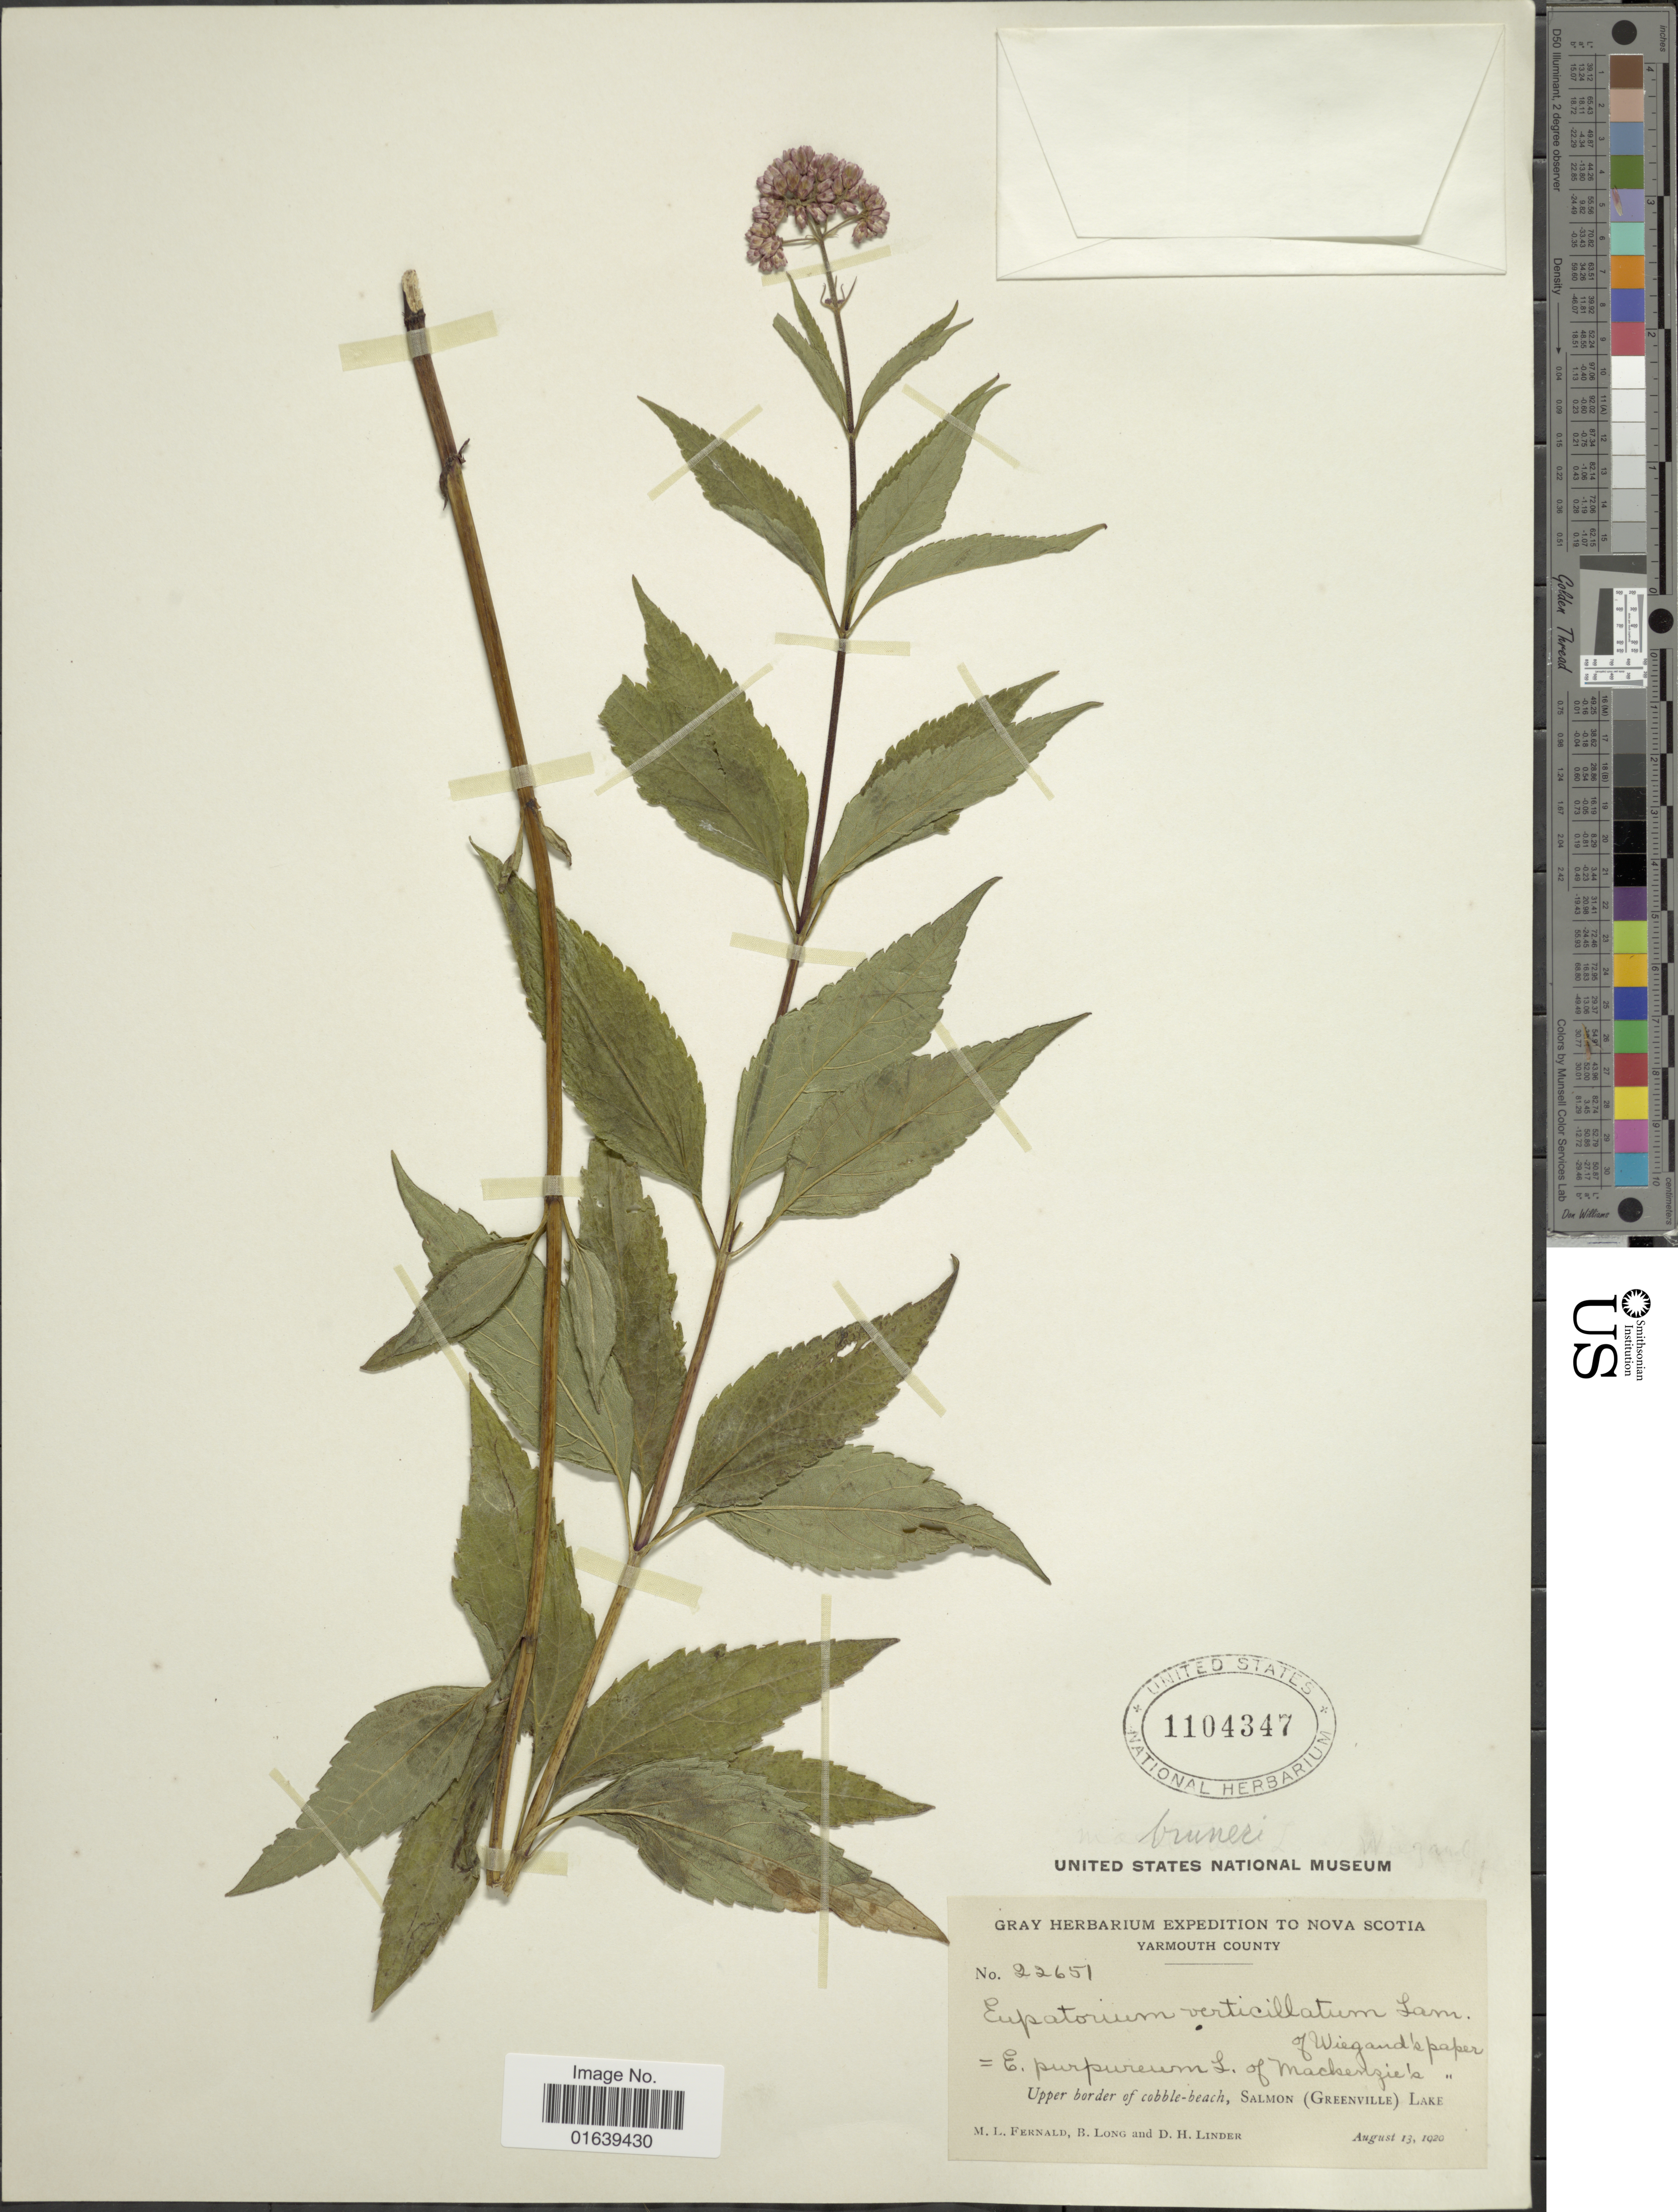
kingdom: Plantae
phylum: Tracheophyta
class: Magnoliopsida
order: Asterales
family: Asteraceae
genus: Eupatorium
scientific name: Eupatorium maculatum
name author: L.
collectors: M. L. Fernald, B. Long & D. Linder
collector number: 22651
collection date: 1920-08-13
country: Canada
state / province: Nova Scotia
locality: Nova Scotia. Yarmouth County. Upper border of cobble-beach, Salmon (Greenville) Lake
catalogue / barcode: US 1104347